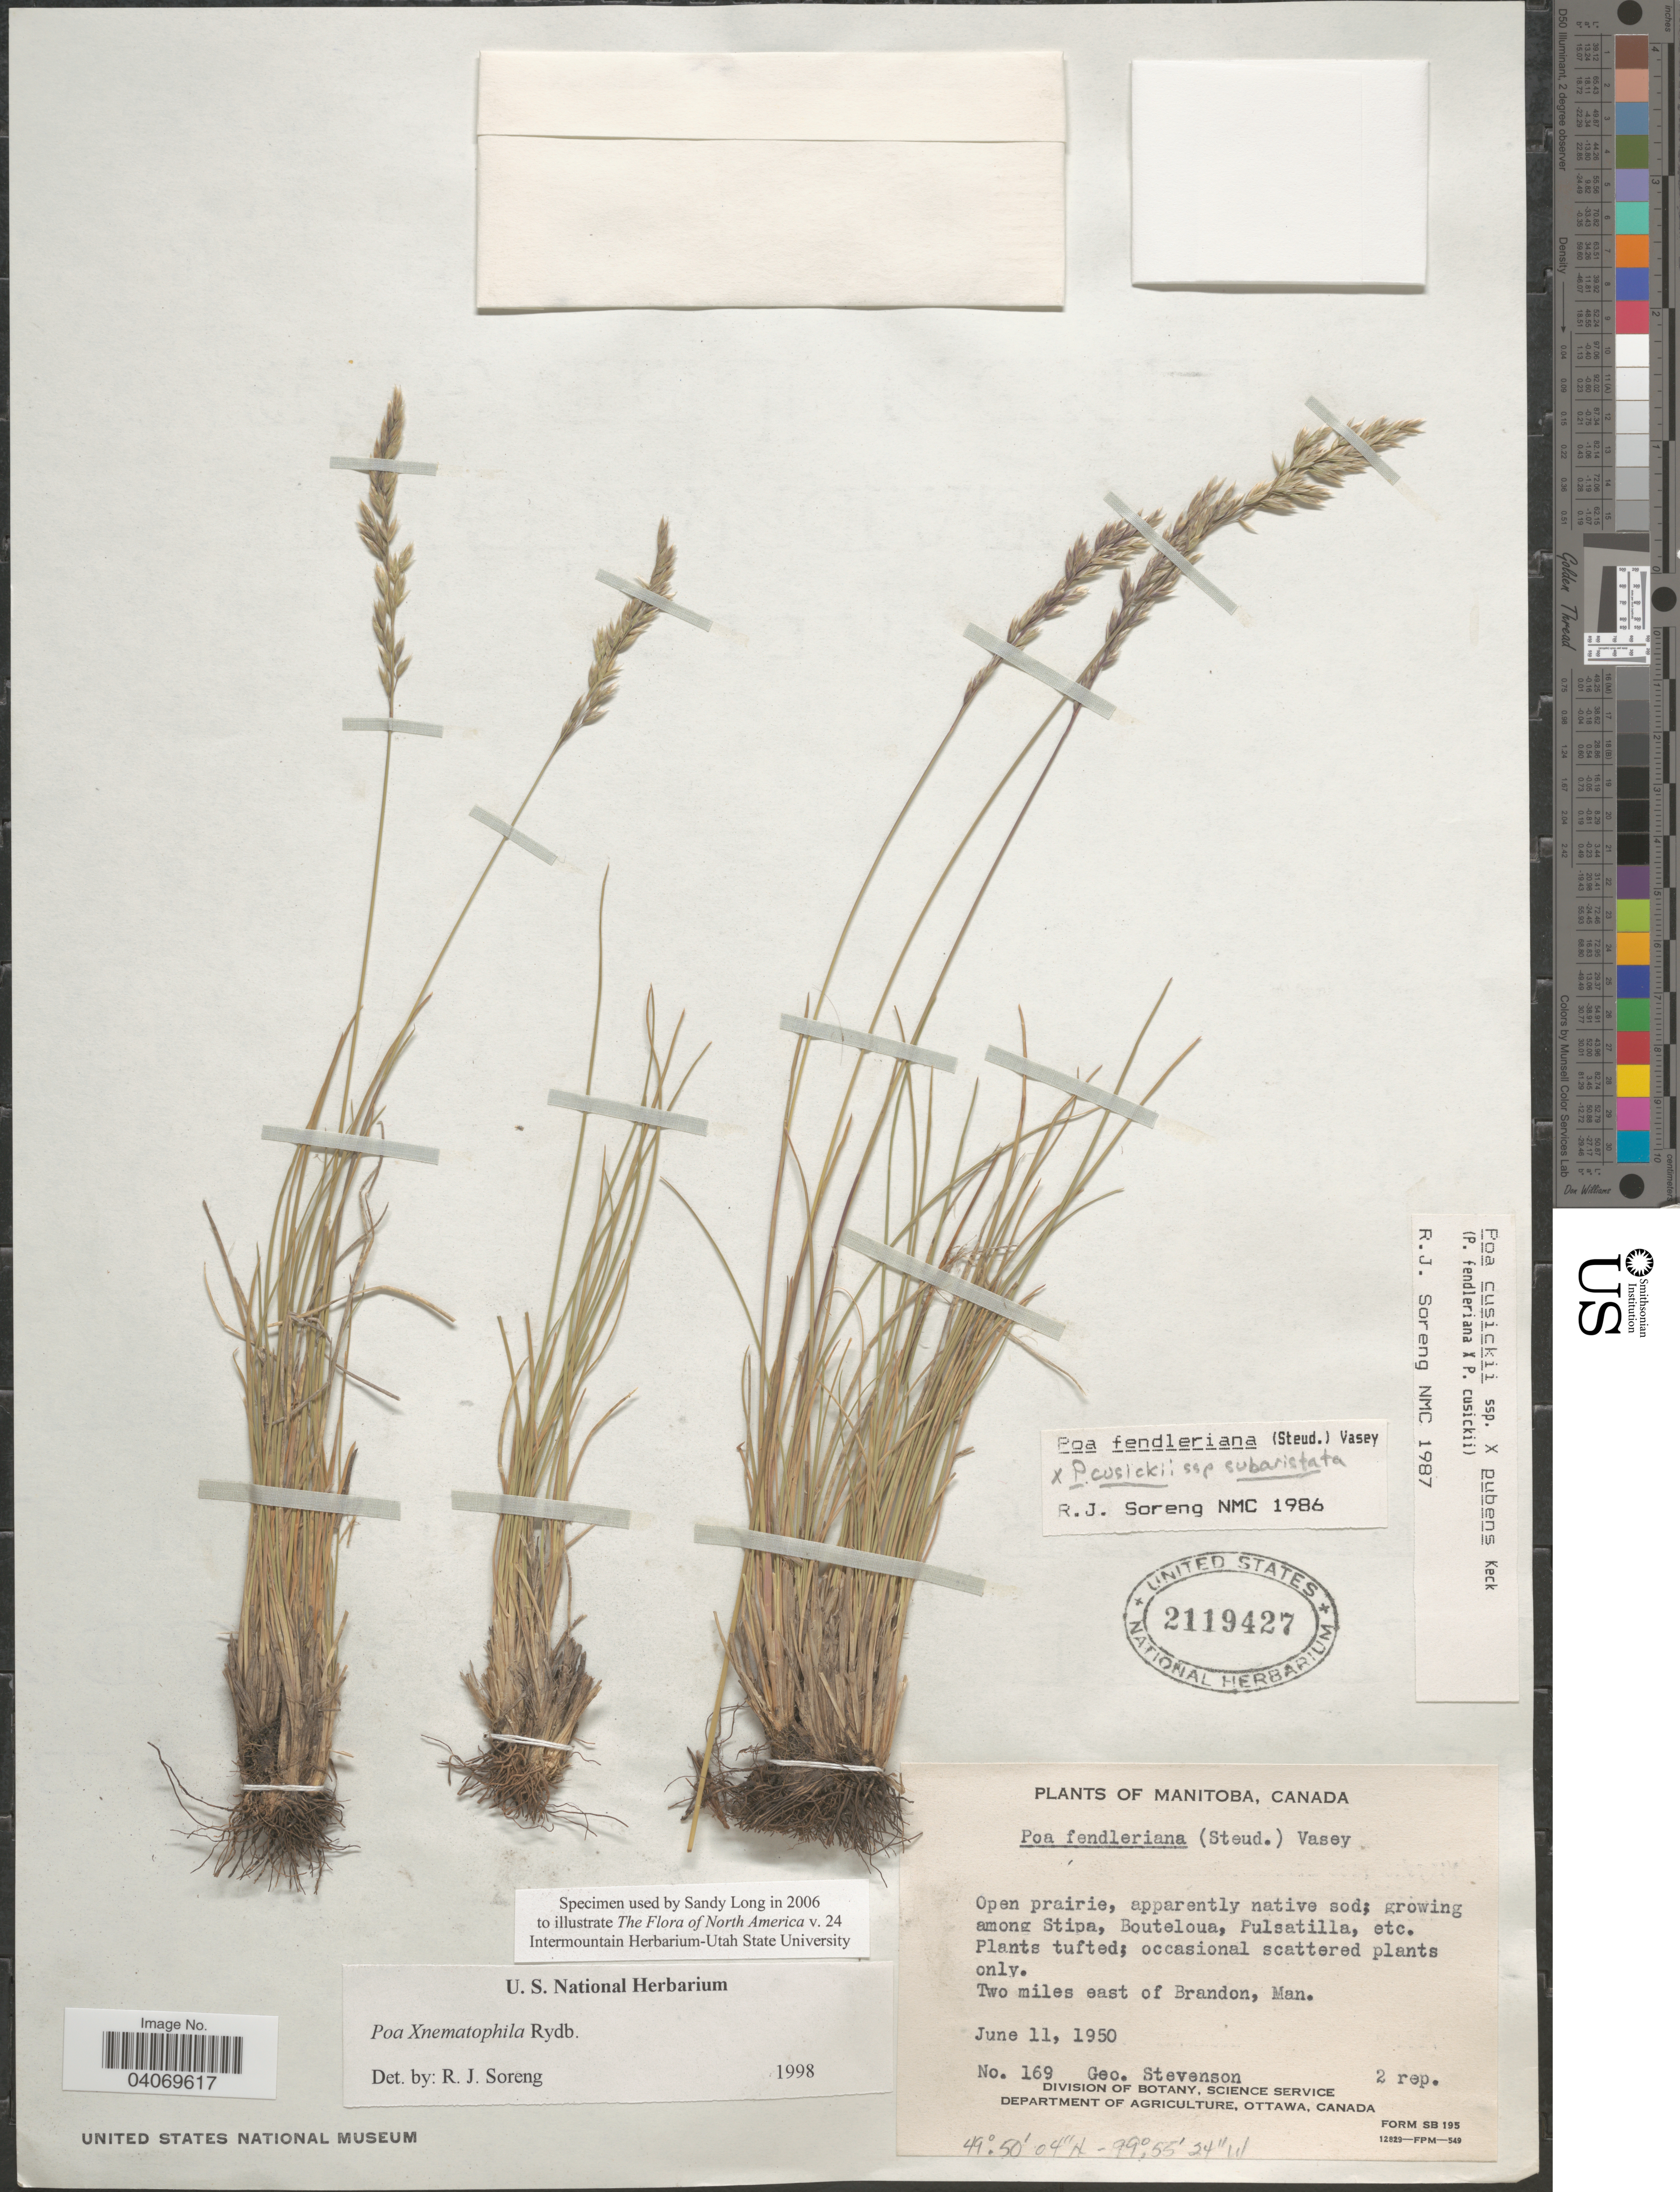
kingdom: Plantae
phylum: Tracheophyta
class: Liliopsida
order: Poales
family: Poaceae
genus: Poa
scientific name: Poa x nematophylla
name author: Rydb.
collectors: G. Stevenson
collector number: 169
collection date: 1950-06-11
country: Canada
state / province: Manitoba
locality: Two miles east of Brandon.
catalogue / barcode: US 2119427